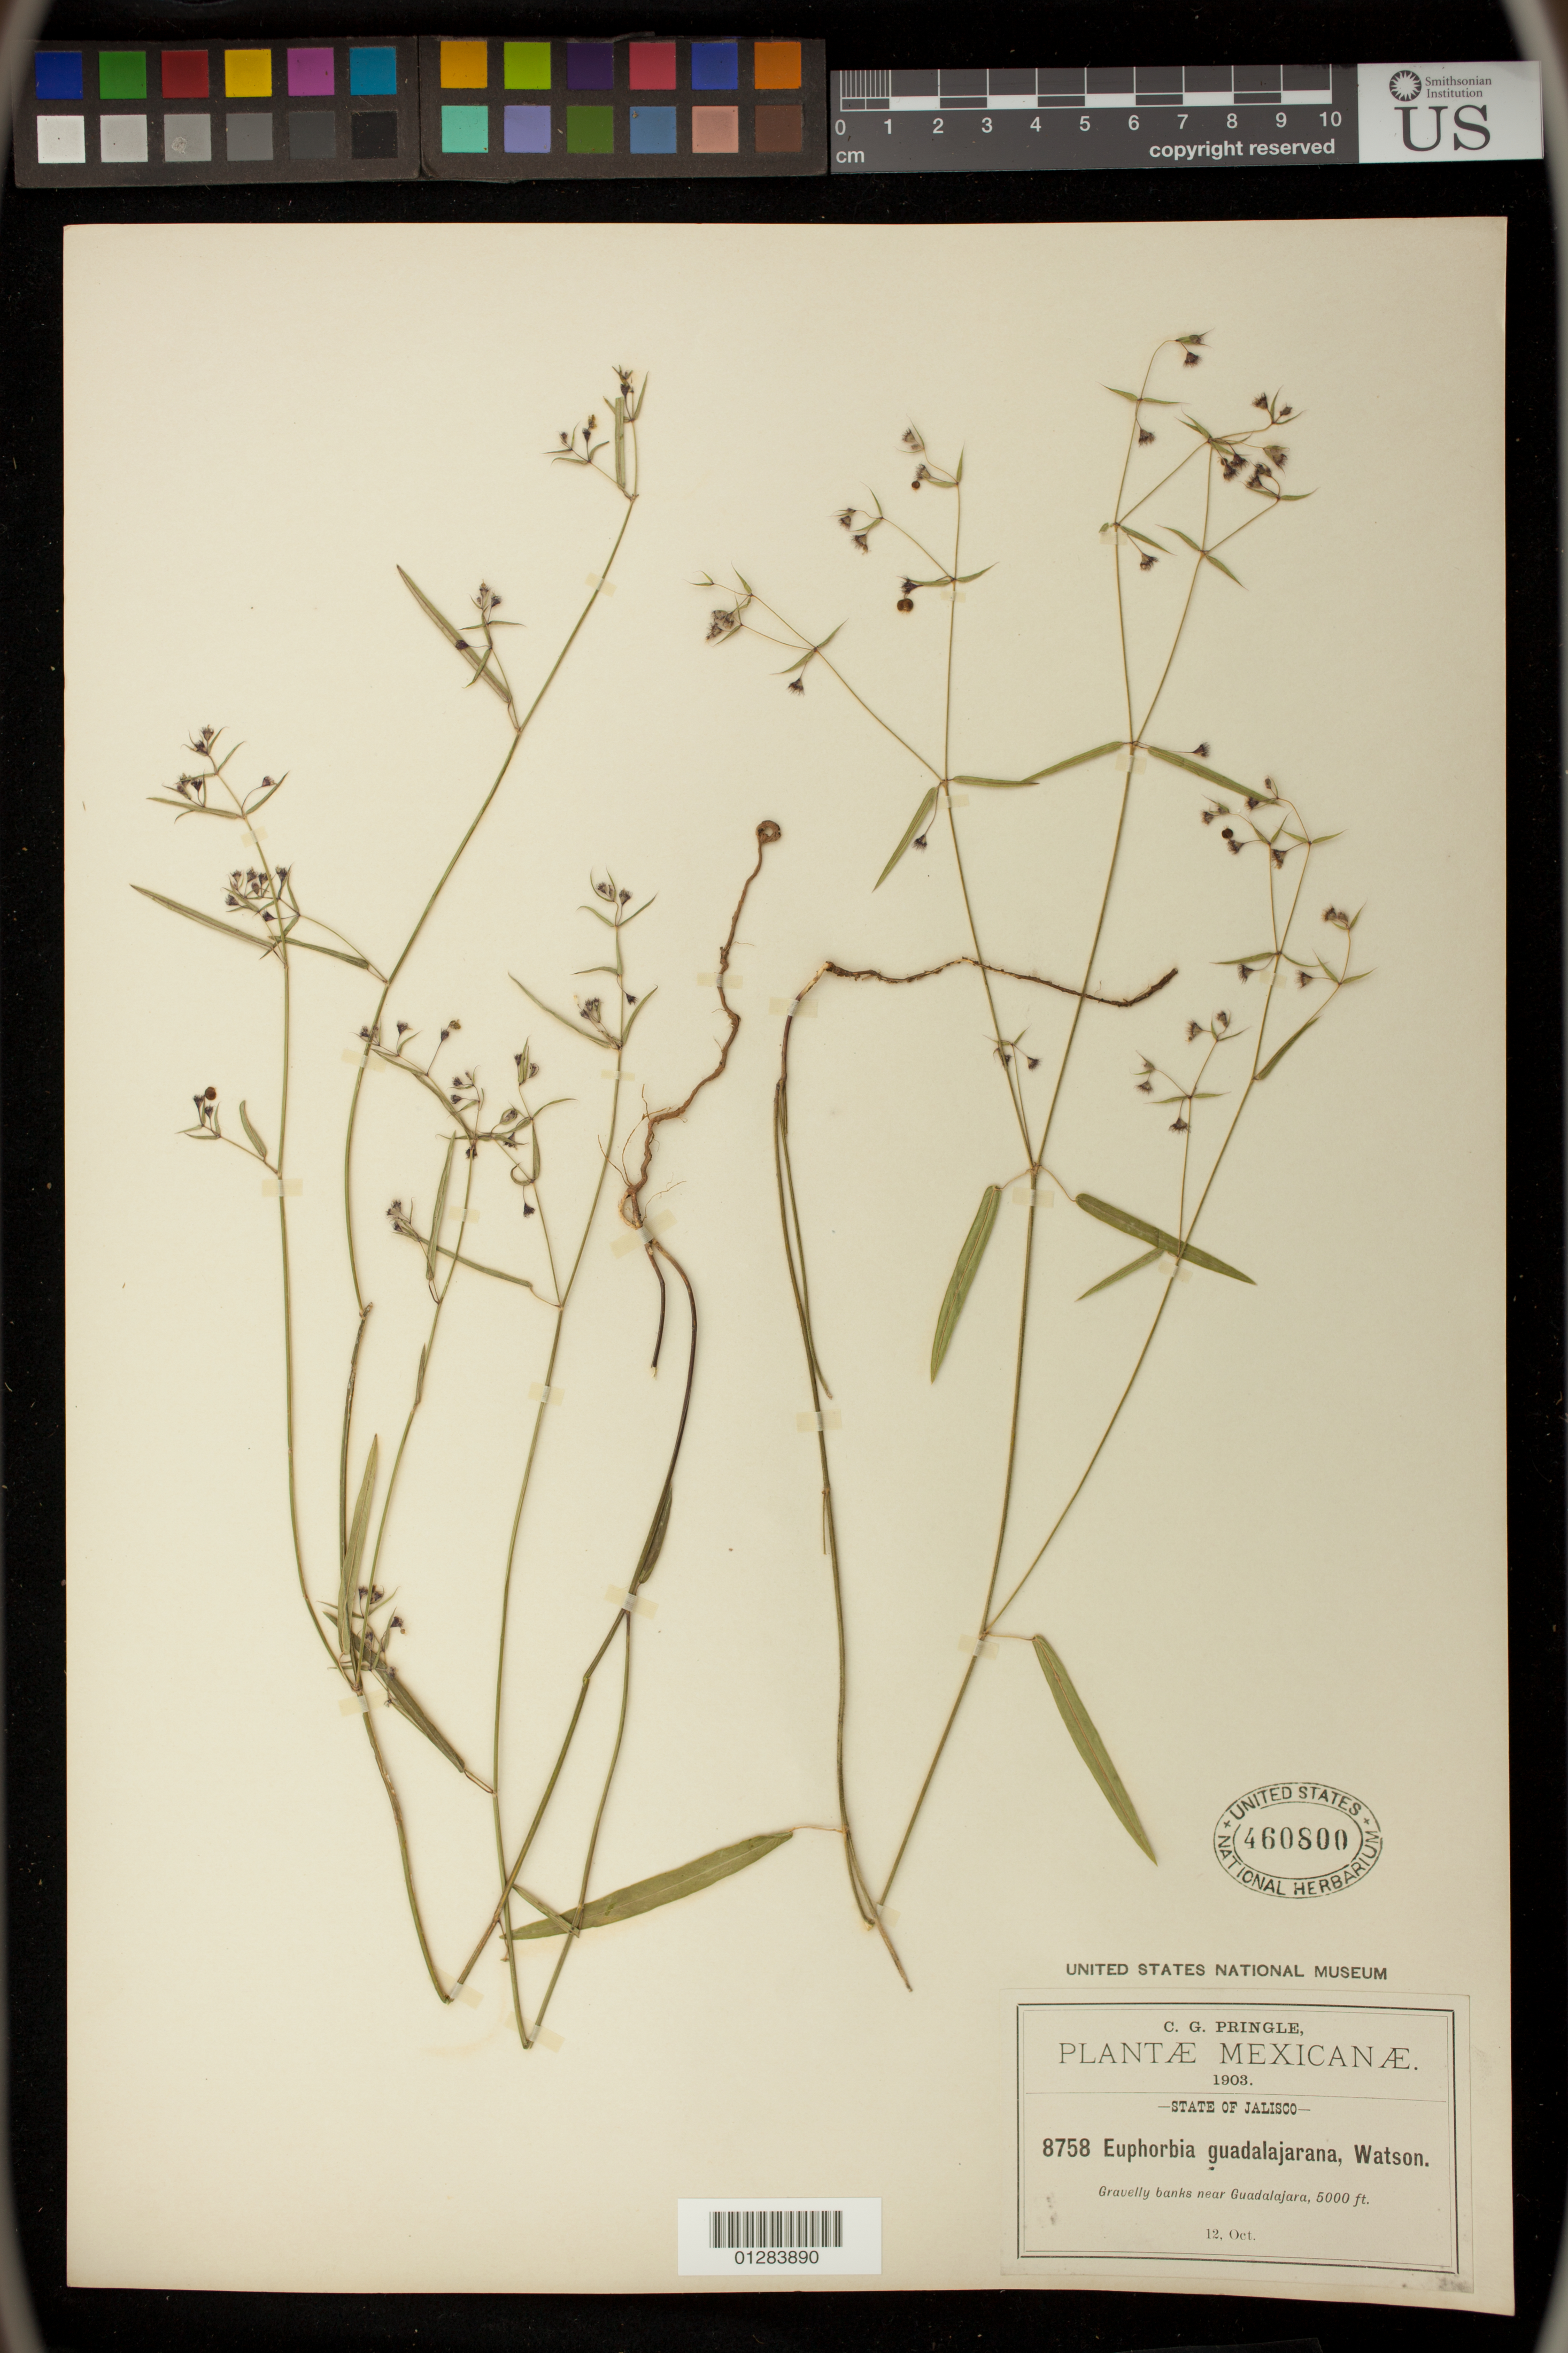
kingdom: Plantae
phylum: Tracheophyta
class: Magnoliopsida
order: Malpighiales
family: Euphorbiaceae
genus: Euphorbia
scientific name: Euphorbia guadalajarana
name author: S. Watson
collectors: C. G. Pringle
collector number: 8758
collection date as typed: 12 Oct 1903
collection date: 1903-10-12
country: Mexico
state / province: Jalisco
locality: Near Guadalajara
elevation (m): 1524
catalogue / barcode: US 460800